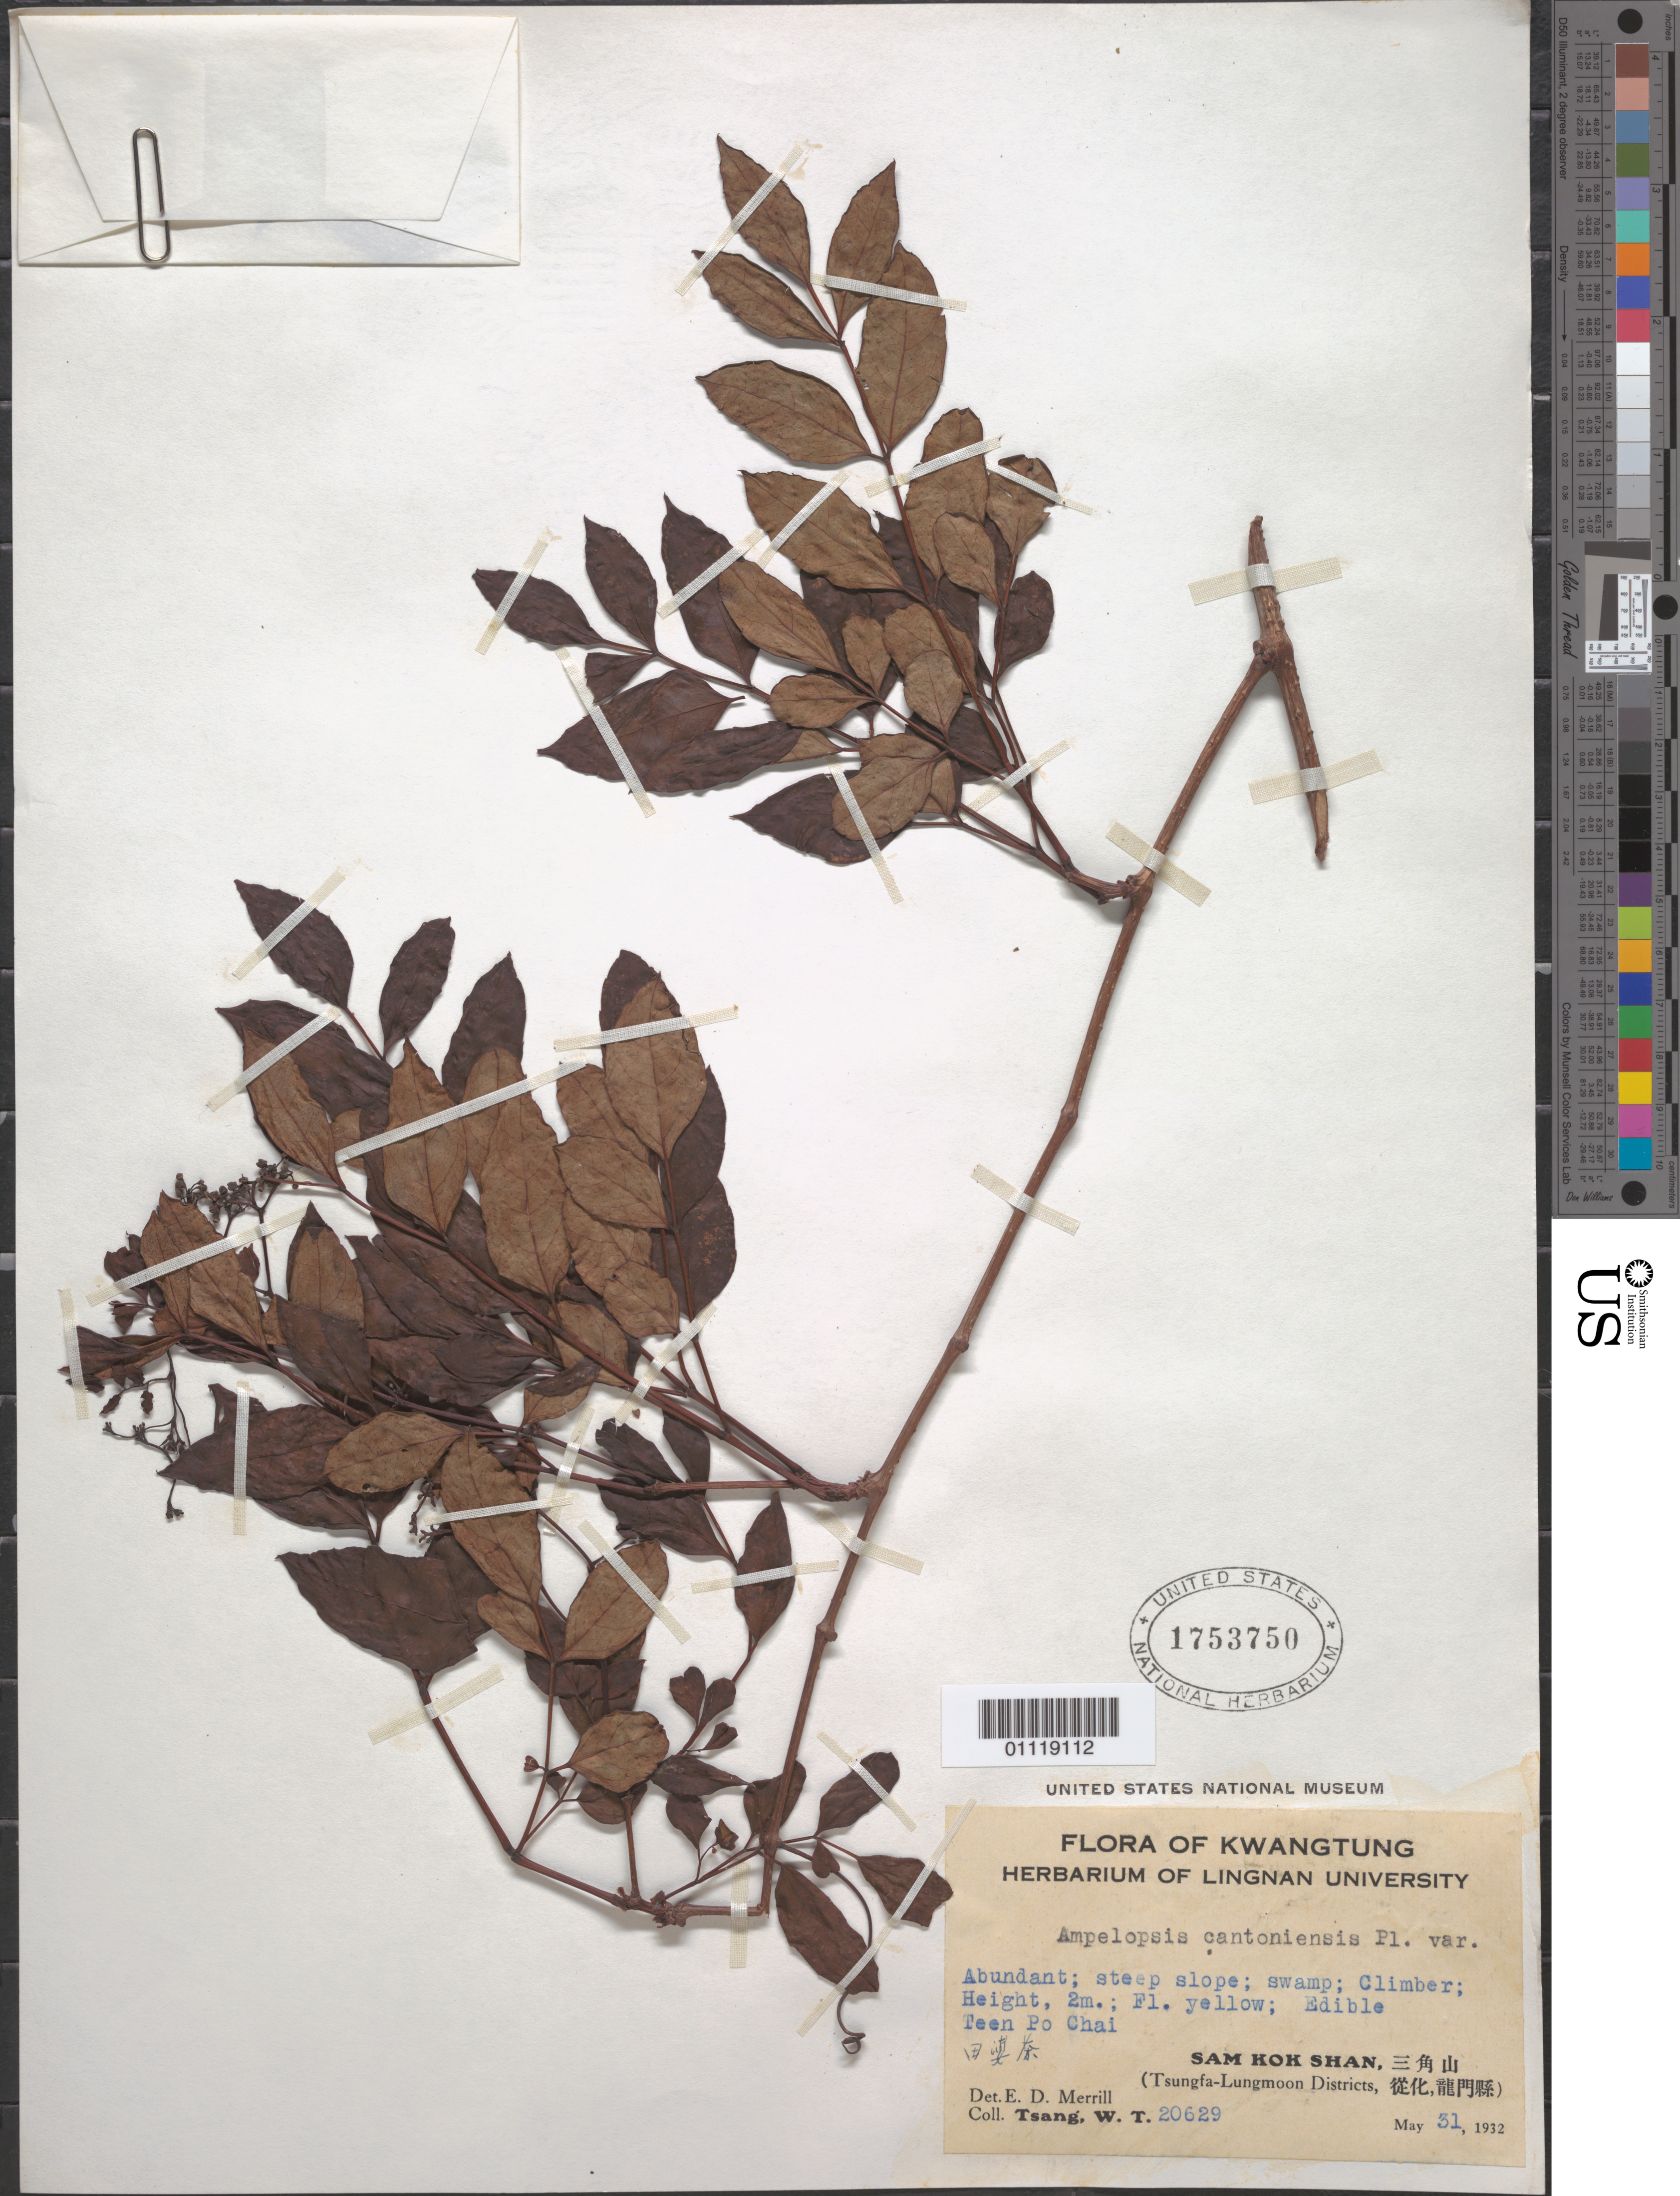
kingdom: Plantae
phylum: Tracheophyta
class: Magnoliopsida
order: Vitales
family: Vitaceae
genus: Ampelopsis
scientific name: Ampelopsis cantoniensis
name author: (W. Hook. & H.J. Arn.) Planch.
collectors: W. T. Tsang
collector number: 20629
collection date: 1932-05-31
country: China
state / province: Guangdong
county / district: Tsungfa-Lungmoon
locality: Sam Kok Shan.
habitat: Abundant; steep slope; swamp; climber.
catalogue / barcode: US 1753750